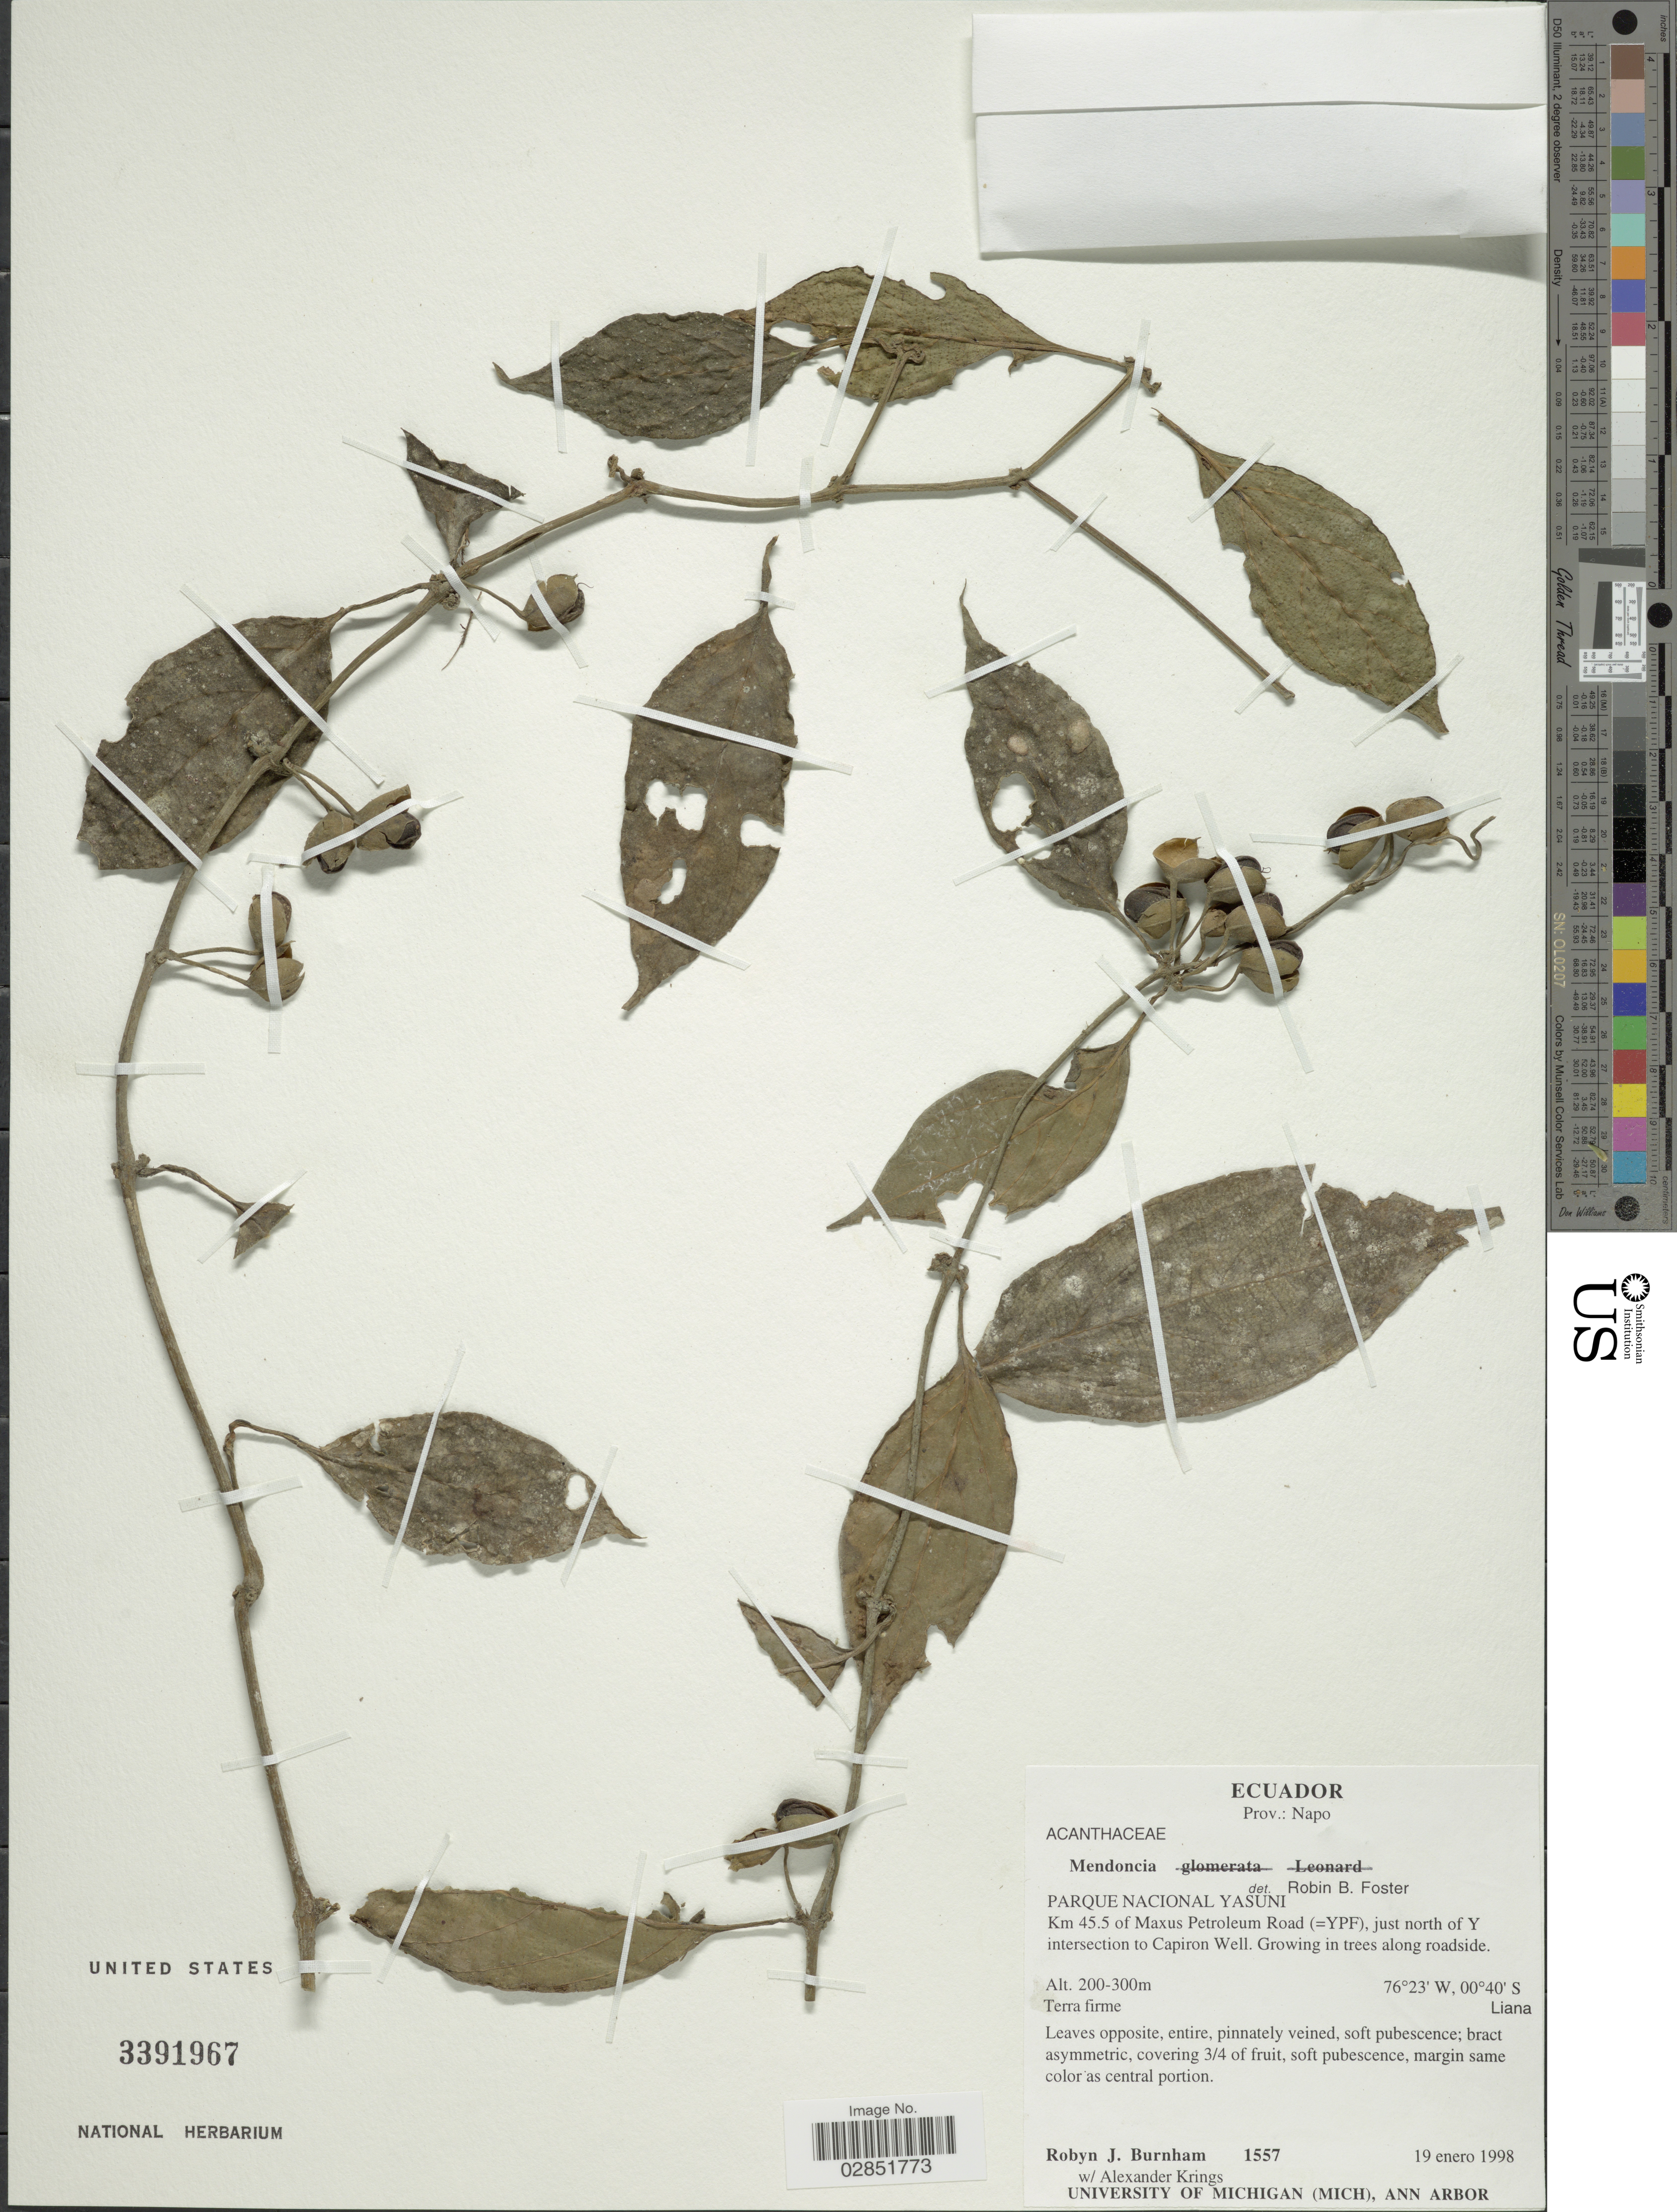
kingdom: Plantae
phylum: Tracheophyta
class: Magnoliopsida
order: Lamiales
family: Acanthaceae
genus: Mendoncia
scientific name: Mendoncia sp.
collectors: R. J. Burnham & A. Krings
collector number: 1557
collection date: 1998-01-19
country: Ecuador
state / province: Napo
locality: Prov.: Napo. Parque Nacional Yasuni. Km 45.5 of Maxus Pertoleum Road (=YPF), just north of Y intersection to Capiron Well.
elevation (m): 200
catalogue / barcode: US 3391967